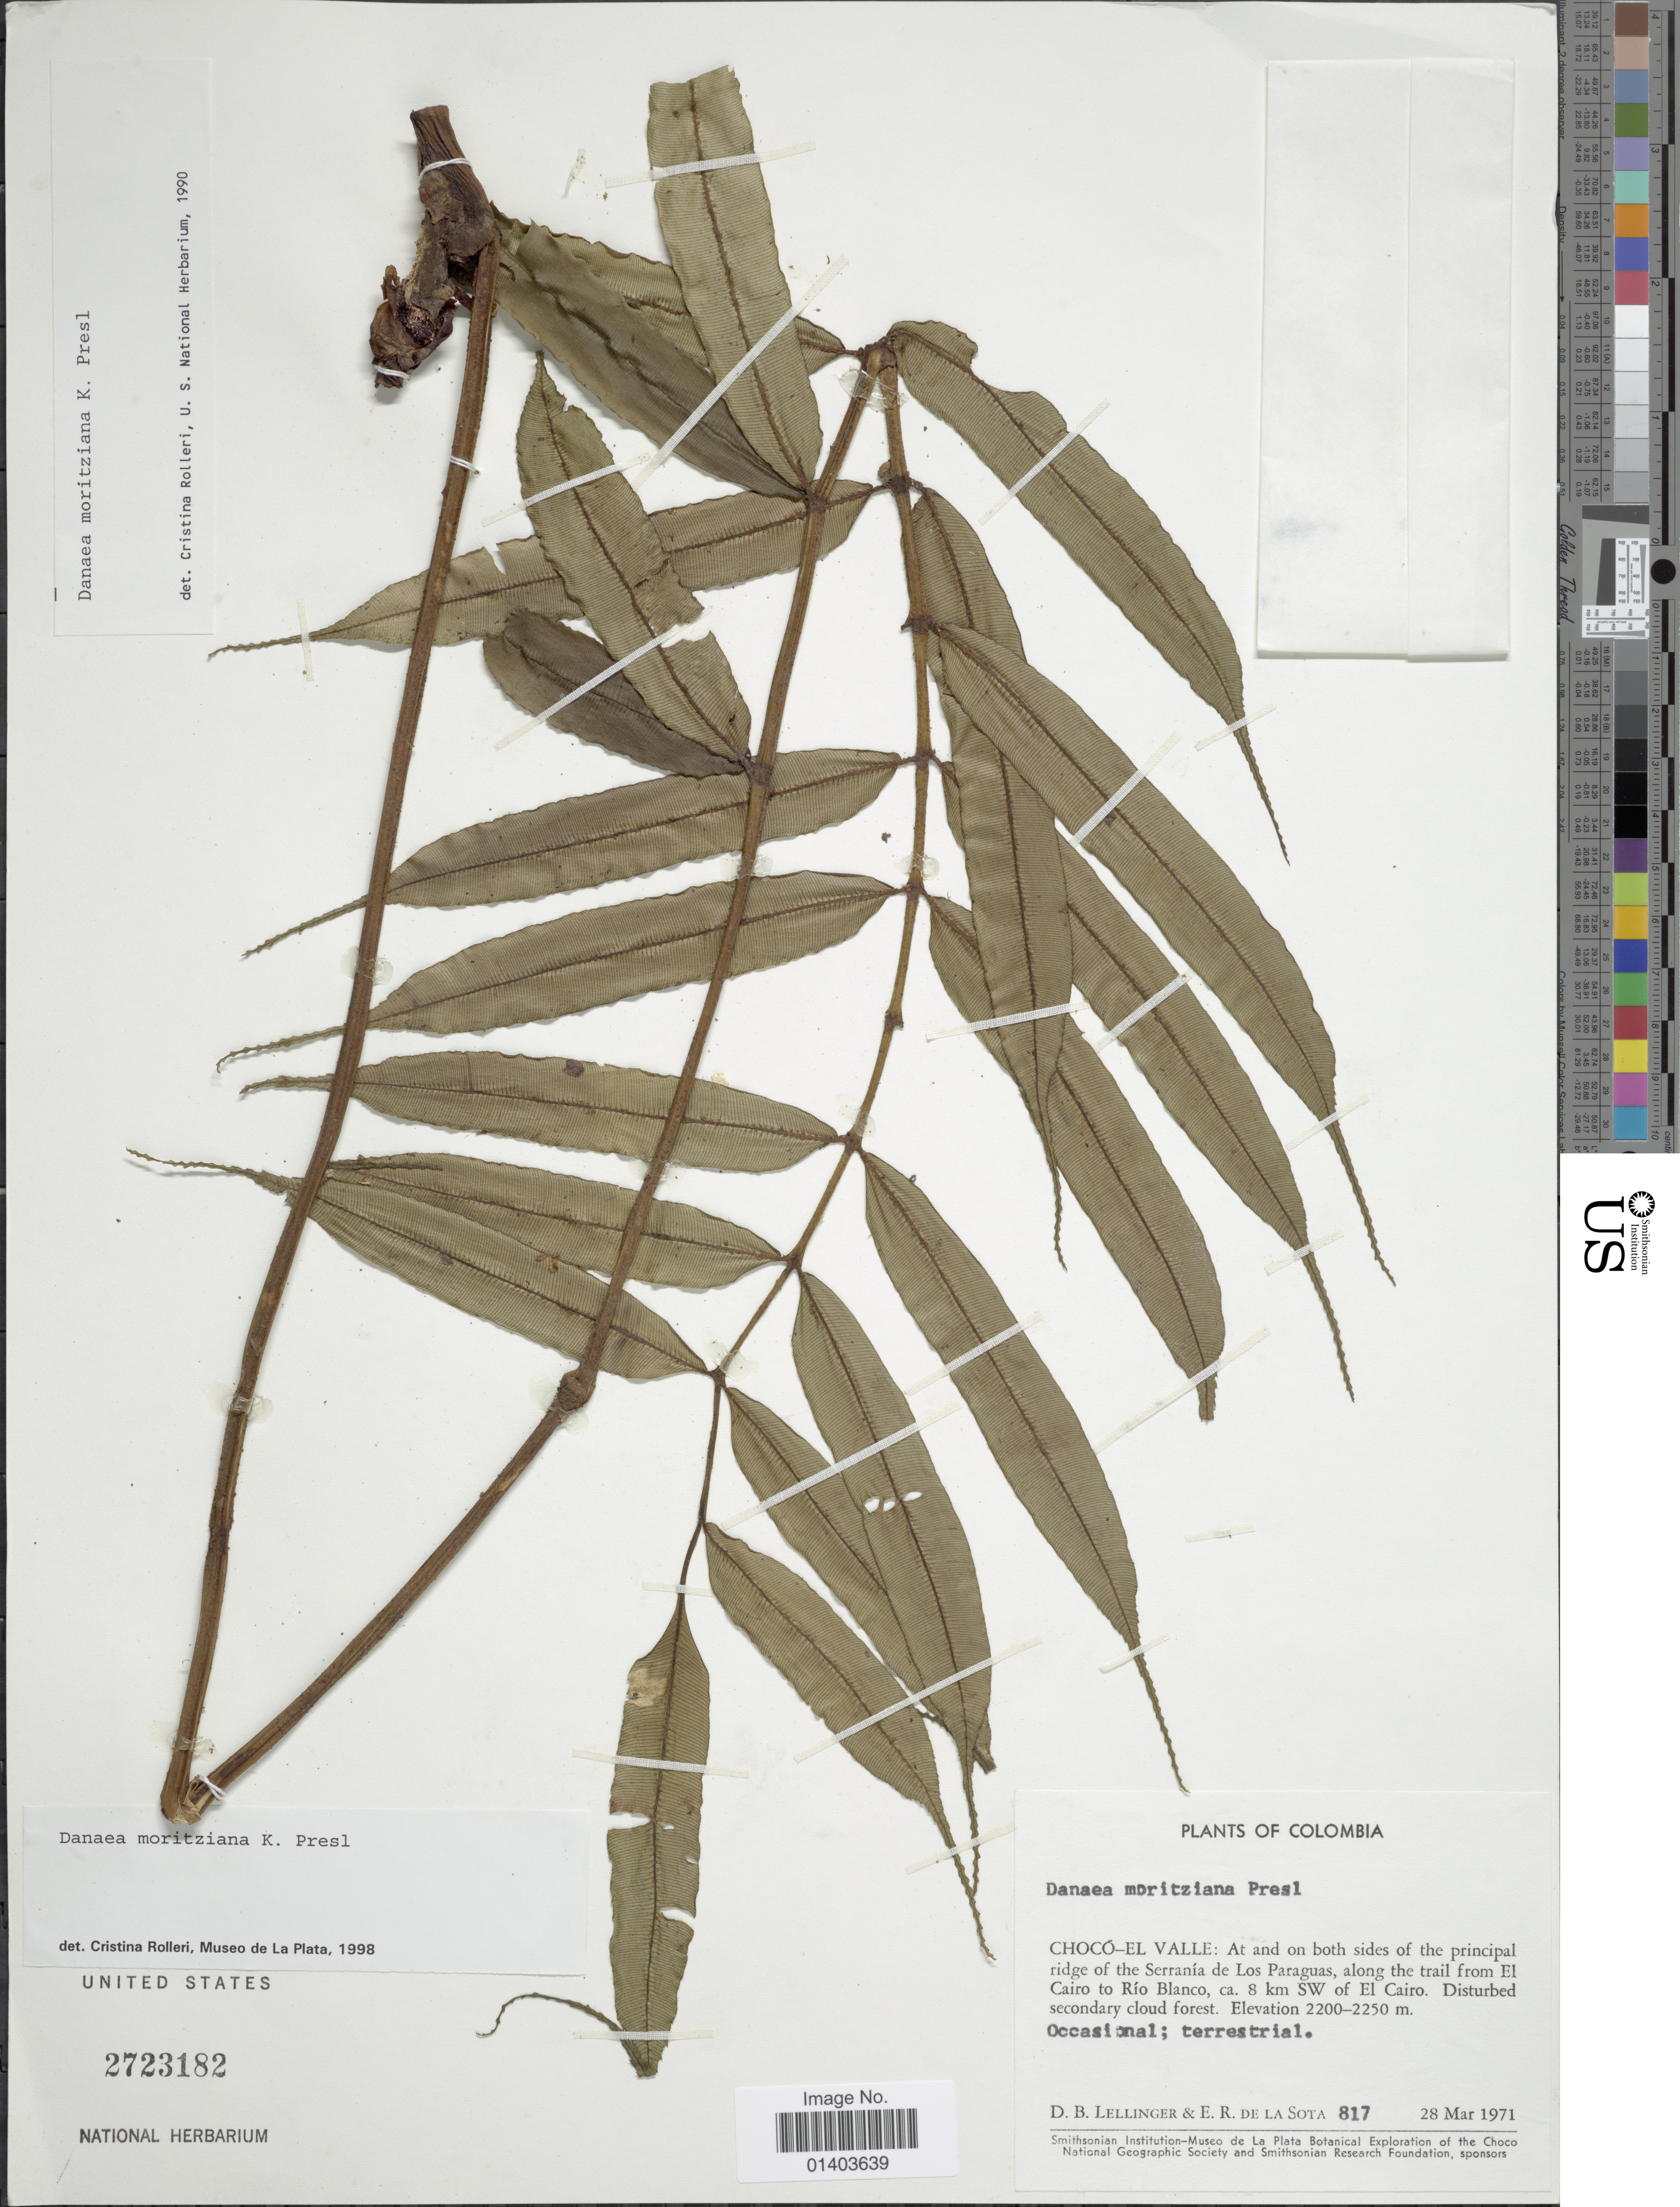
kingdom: Plantae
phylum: Tracheophyta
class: Polypodiopsida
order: Marattiales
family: Marattiaceae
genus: Danaea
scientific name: Danaea moritziana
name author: C. Presl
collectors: D. B. Lellinger & E. R. de la Sota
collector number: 817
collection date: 1971-03-28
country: Colombia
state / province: Chocó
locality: El Valle: At and both sides of the principal ridge of the Serranía de Los Paraguas, along bthe trail from El Cairo to Río Blanco, ca 8 km SW of El Cairo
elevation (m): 2200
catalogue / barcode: US 2723182